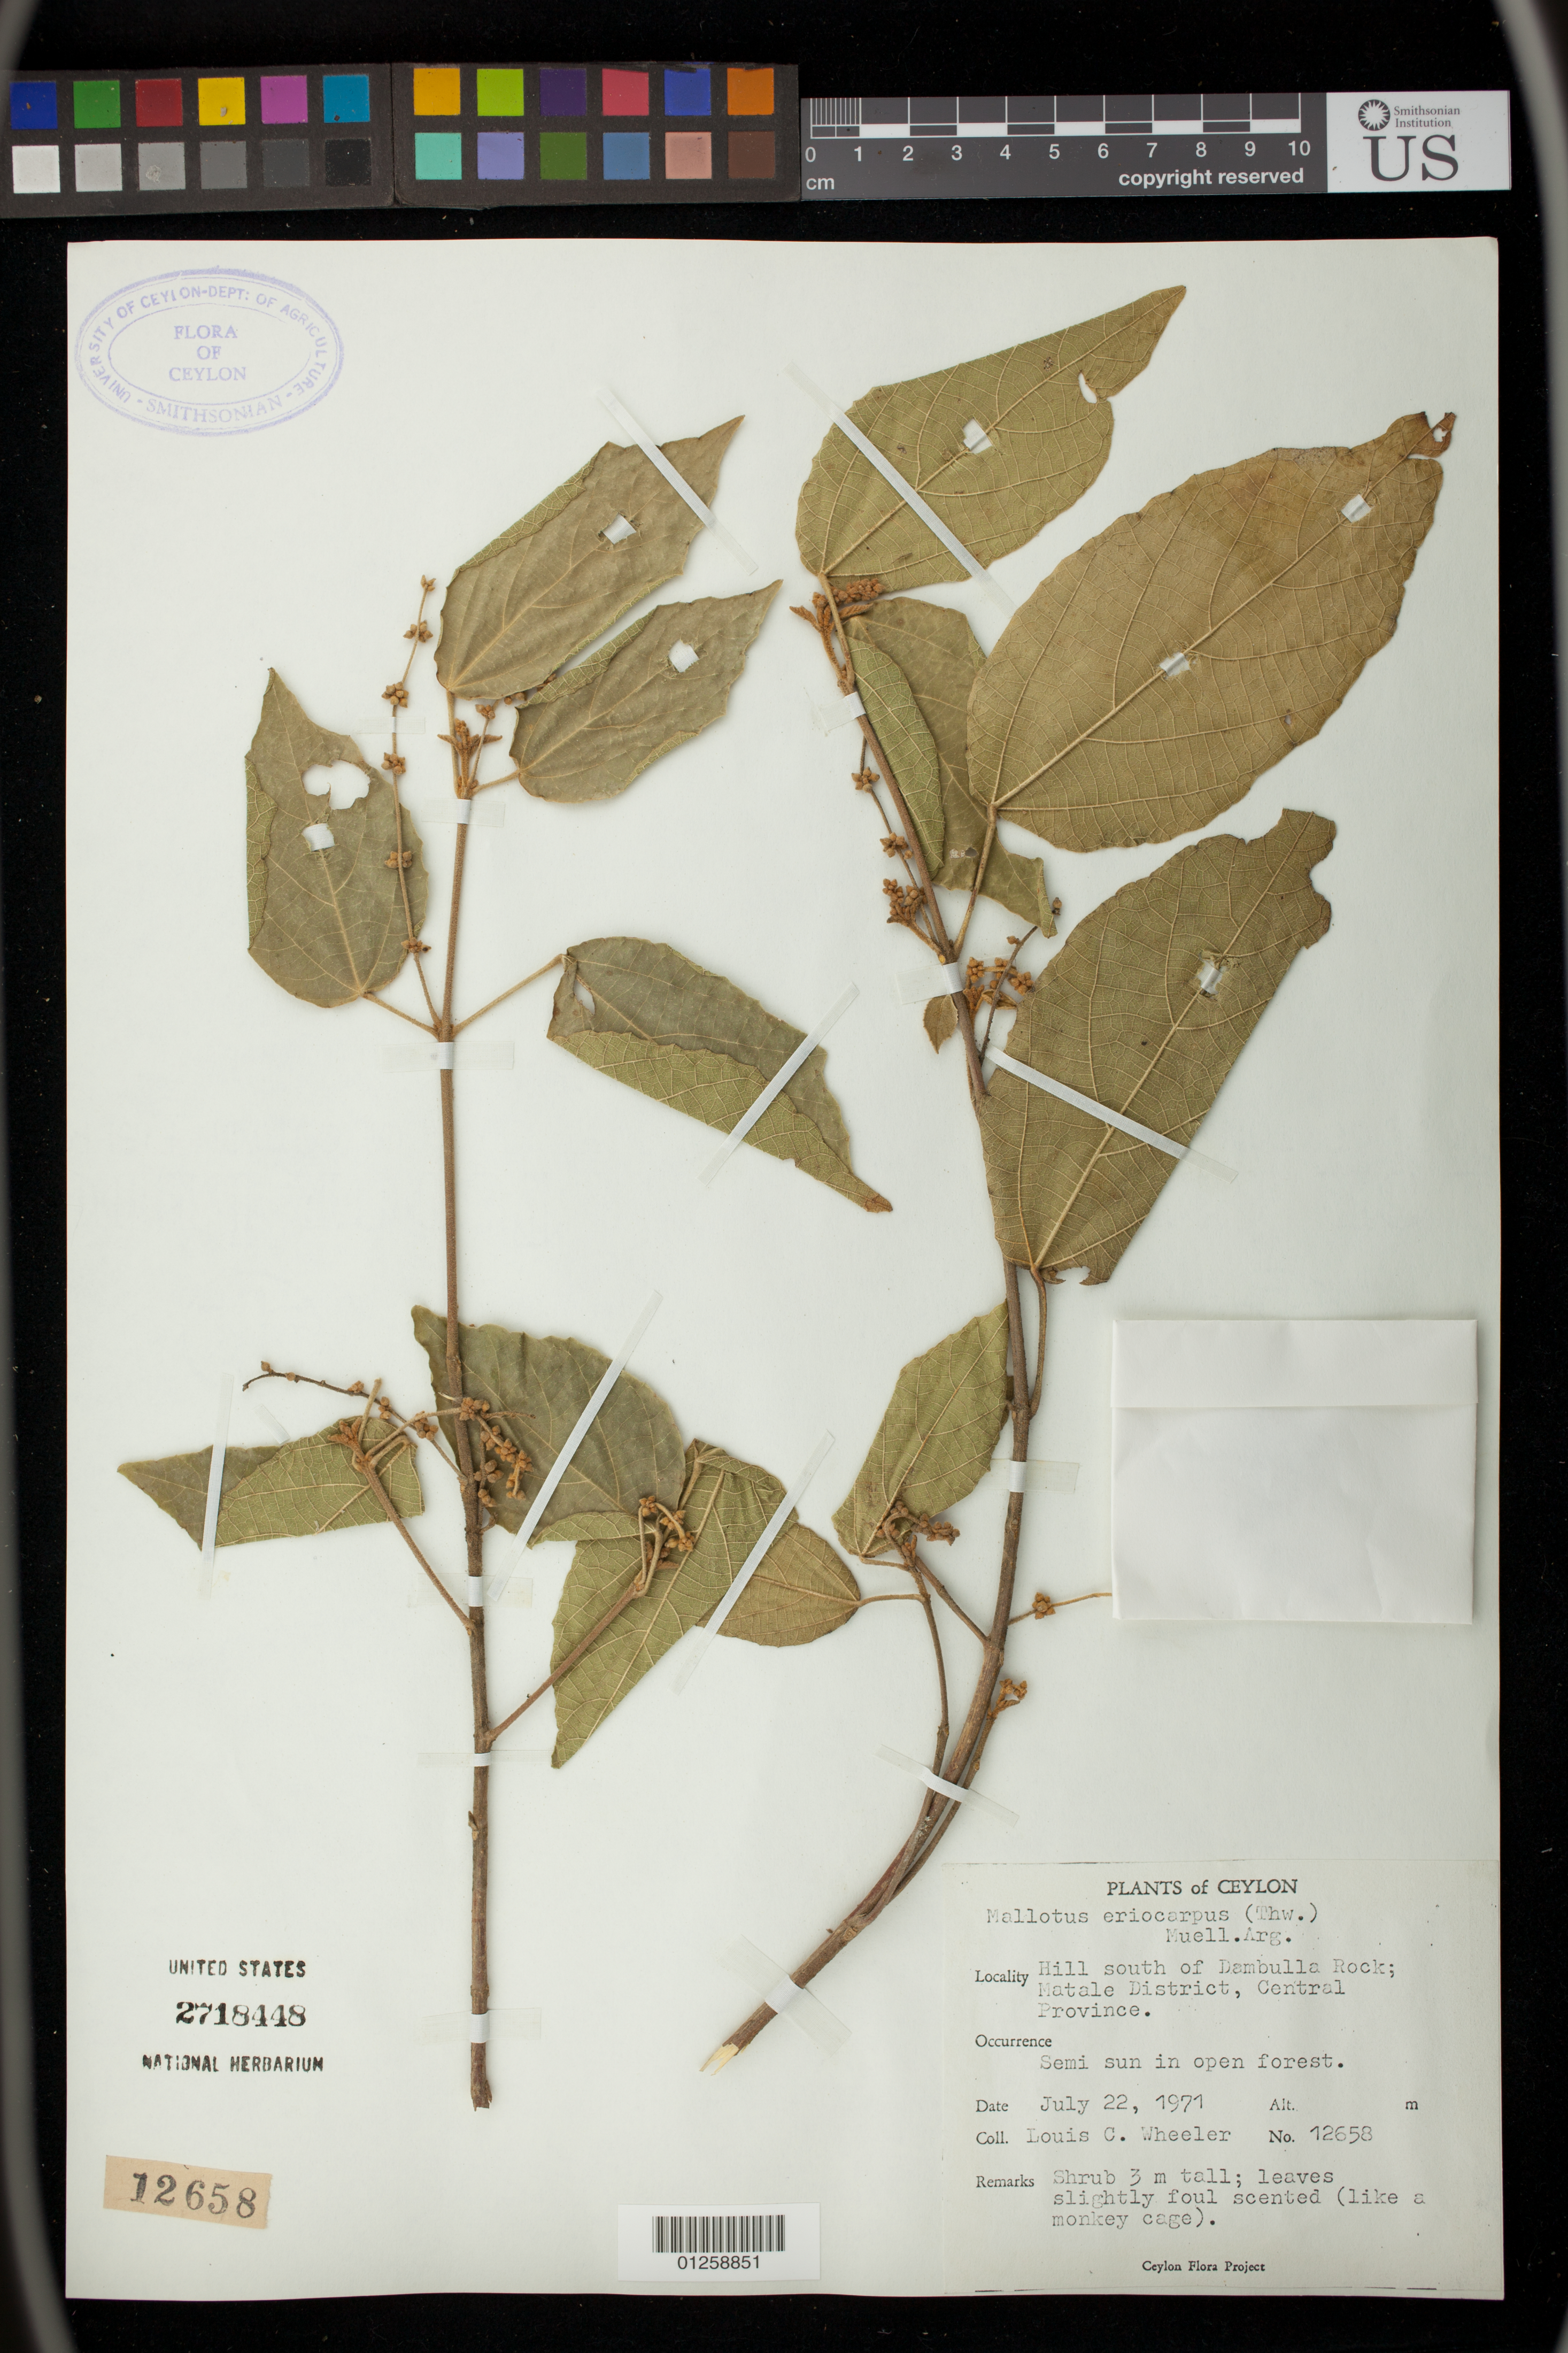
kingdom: Plantae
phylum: Tracheophyta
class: Magnoliopsida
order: Malpighiales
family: Euphorbiaceae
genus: Mallotus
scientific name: Mallotus eriocarpus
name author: (Thwaites) Müll. Arg.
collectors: L. C. Wheeler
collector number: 12658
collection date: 1971-07-22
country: Sri Lanka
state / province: Central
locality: Hill south of Dambulla Rock; Matale District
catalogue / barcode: US 2718448